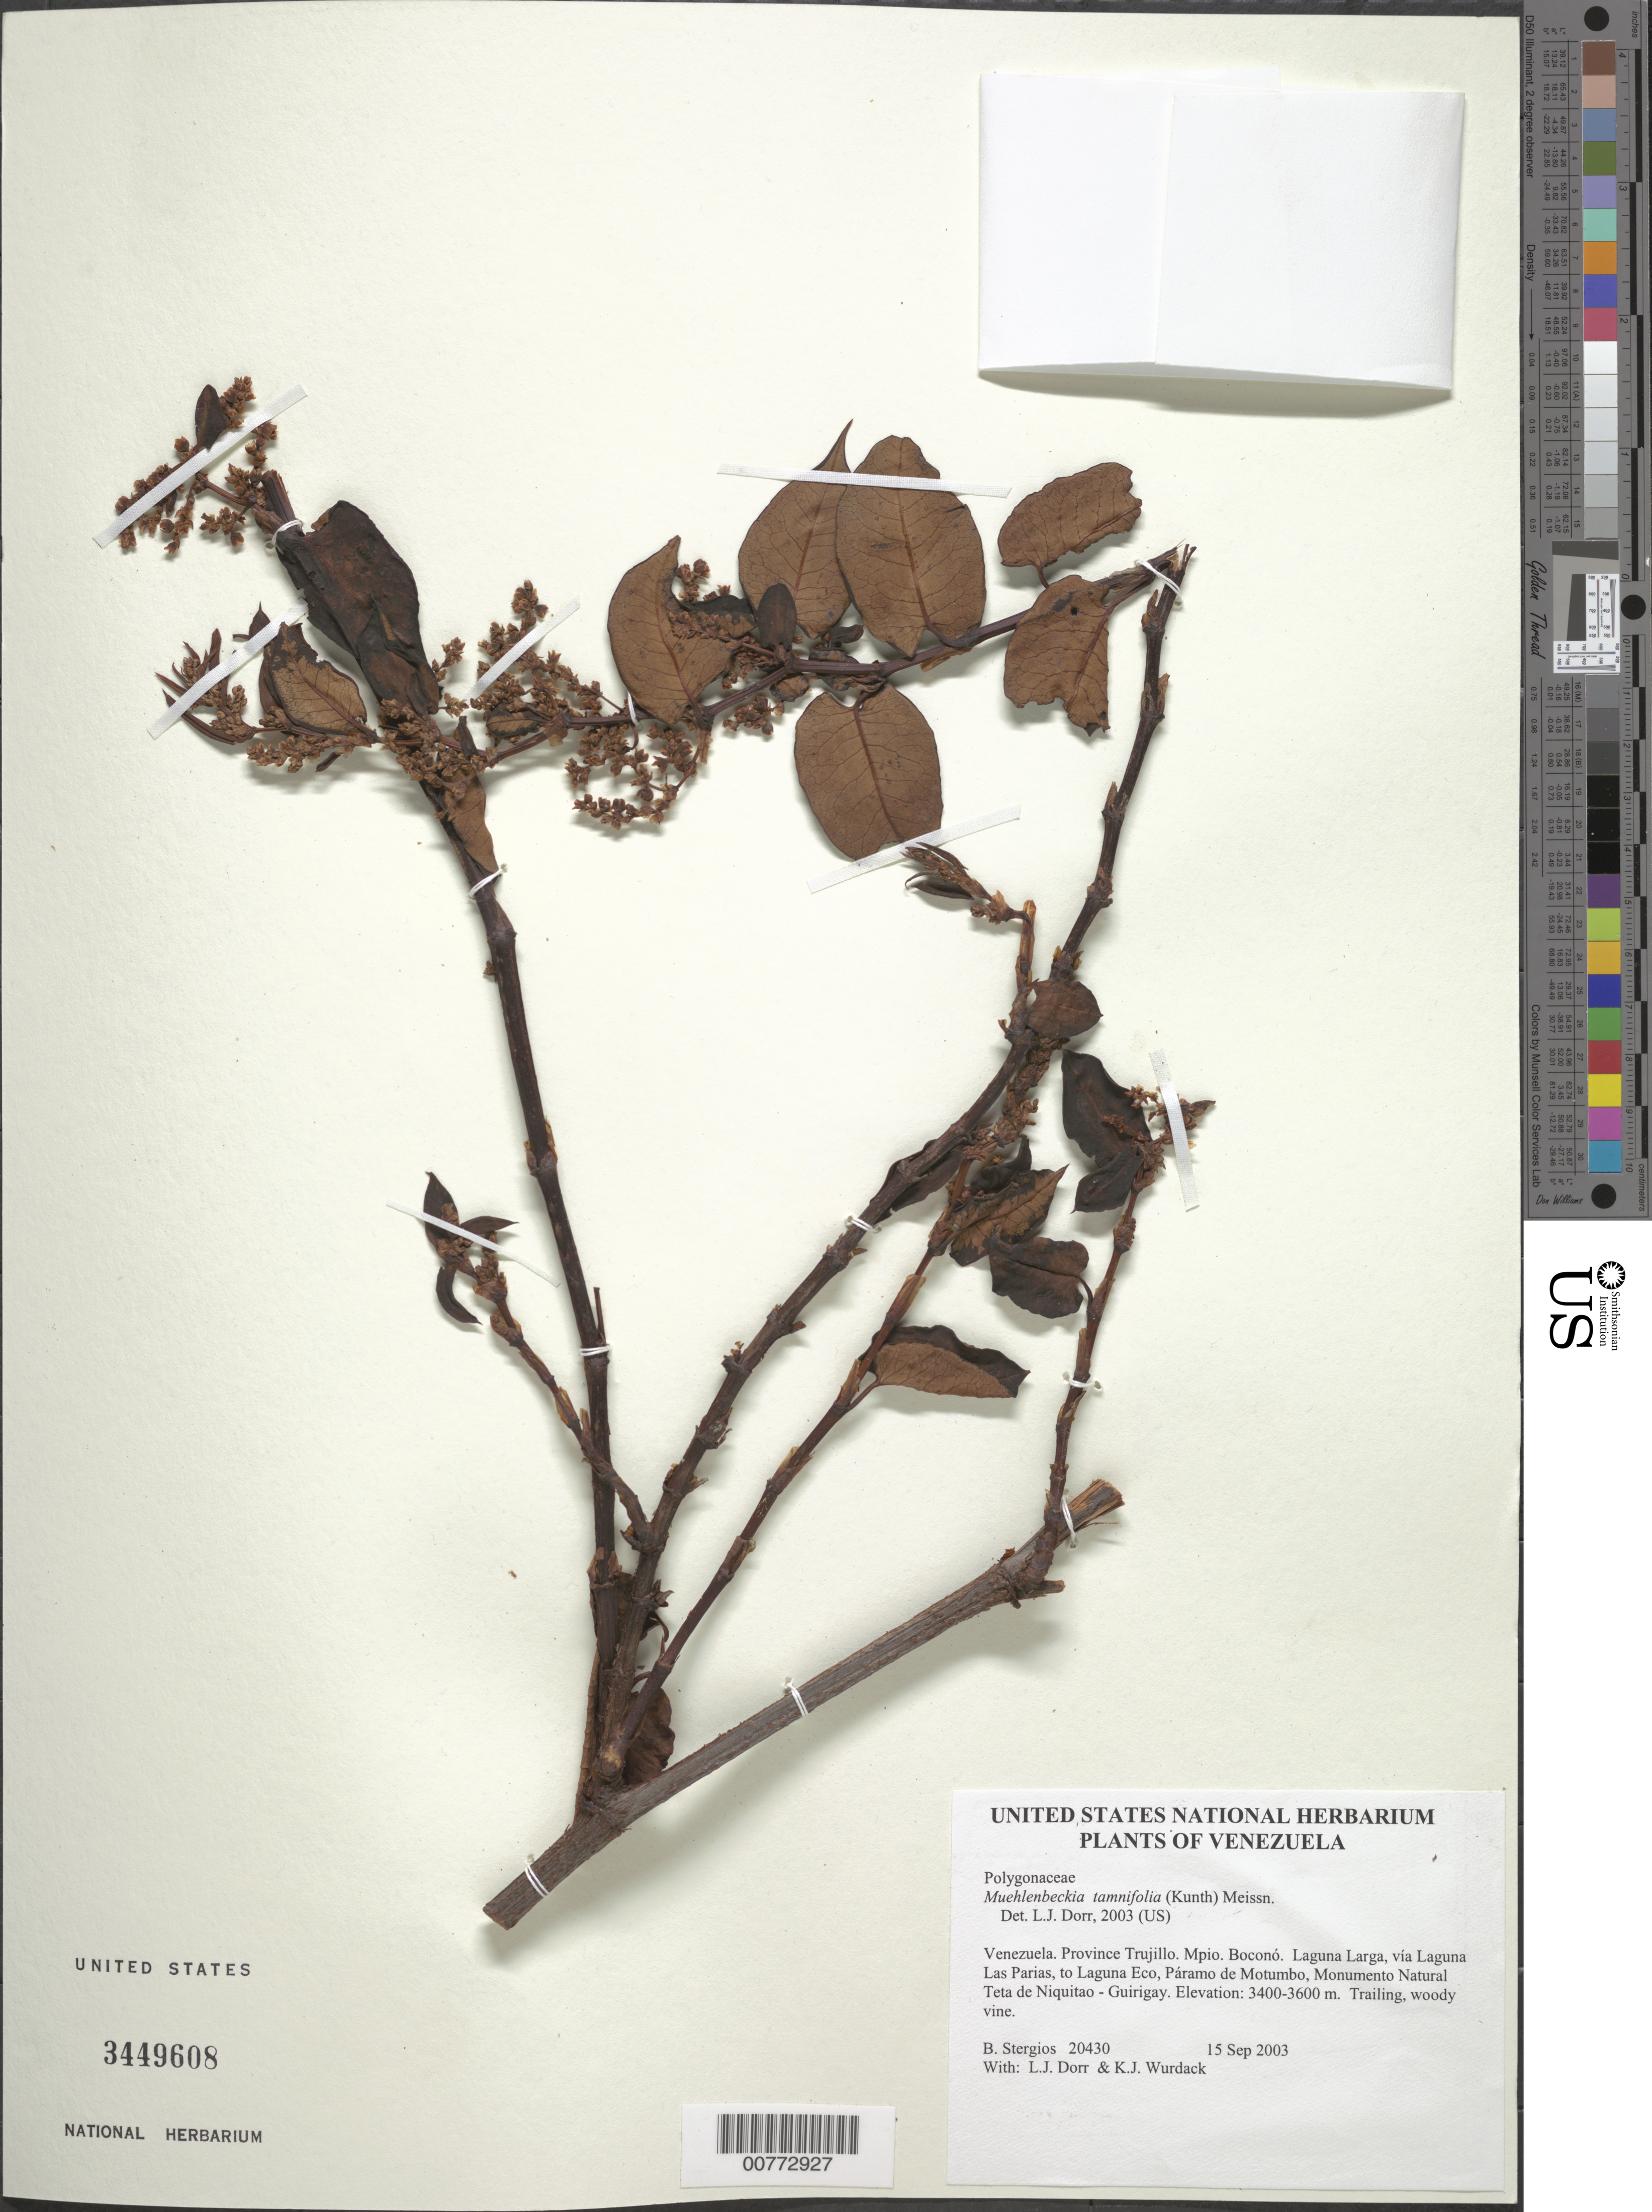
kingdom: Plantae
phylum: Tracheophyta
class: Magnoliopsida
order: Caryophyllales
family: Polygonaceae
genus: Muehlenbeckia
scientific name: Muehlenbeckia tamnifolia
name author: (Kunth) Meisn.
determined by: Dorr, L. J., (BOT), Smithsonian Institution - National Museum of Natural History (UNITED STATES)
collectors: B. G. Stergios, L. J. Dorr & K. Wurdack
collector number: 20430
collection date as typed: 15 Sep 2003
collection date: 2003-09-15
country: Venezuela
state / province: Trujillo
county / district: Boconó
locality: Laguna Larga, vía Laguna Las Parias, to Laguna Eco, Páramo de Motumbo, Monumento Natural Teta de Niquitao - Guirigay.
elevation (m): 3400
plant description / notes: CTES, F, NY, PORT, US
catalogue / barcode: US 3449608